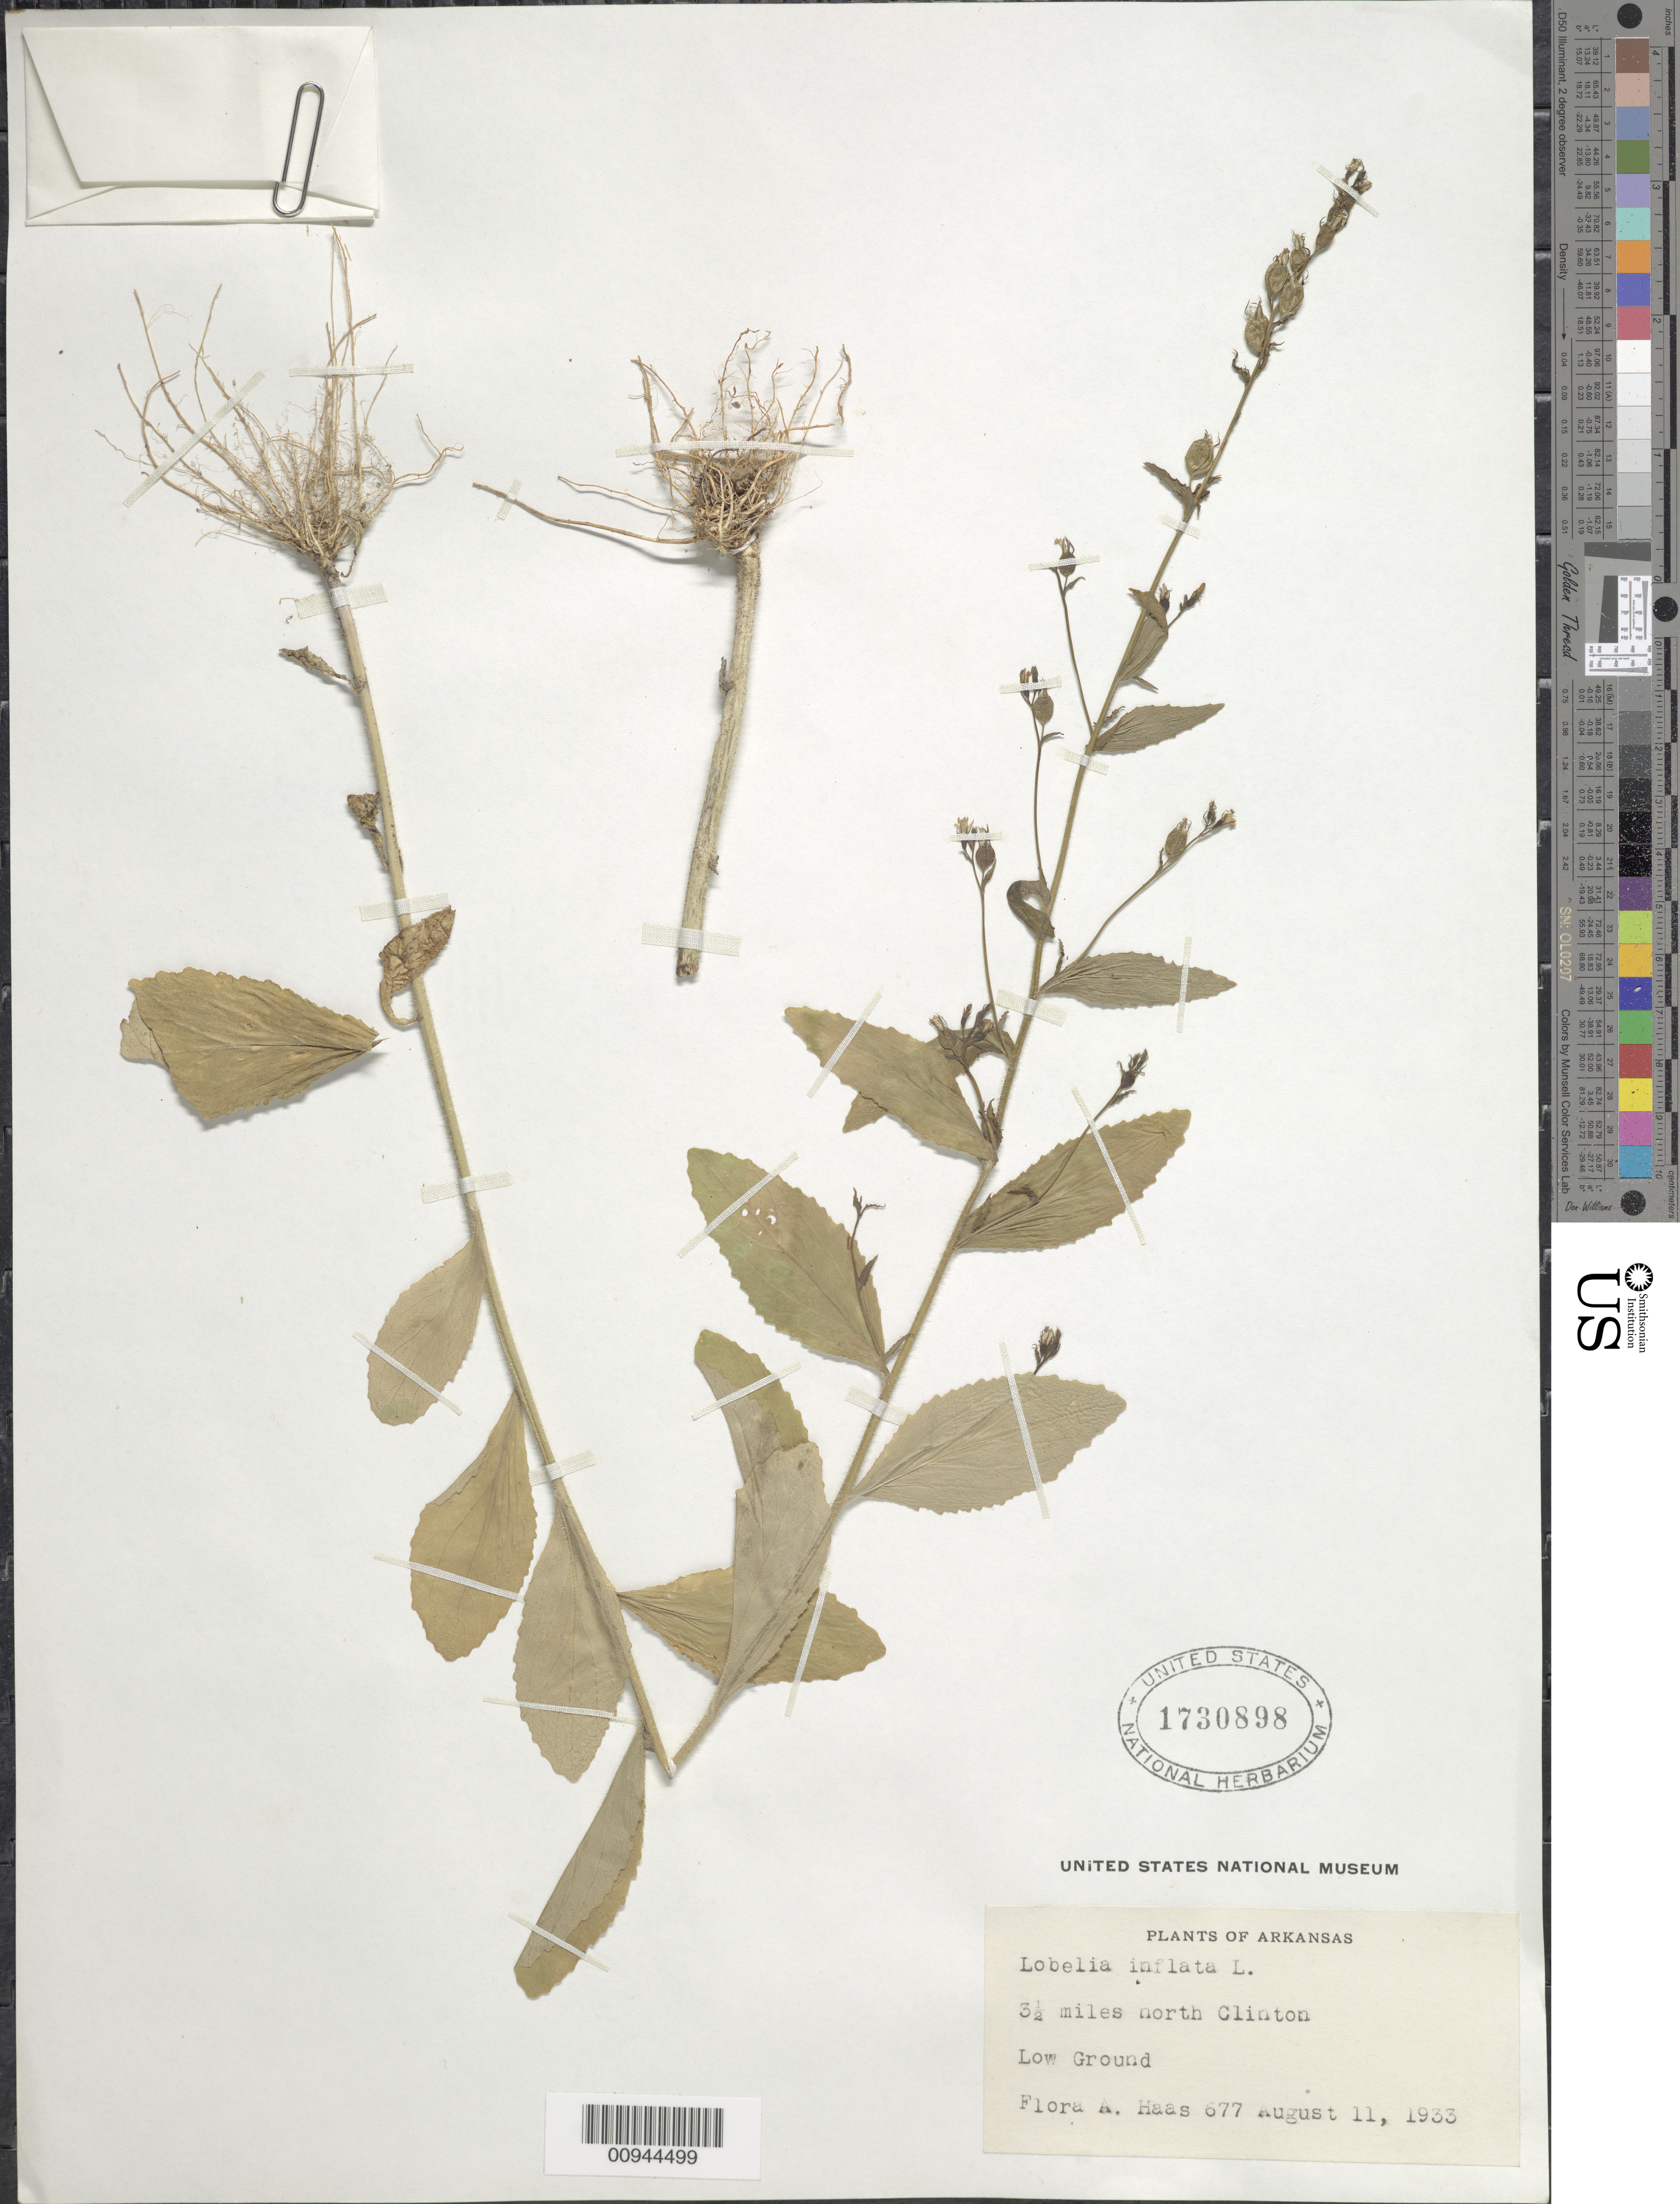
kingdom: Plantae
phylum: Tracheophyta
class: Magnoliopsida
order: Asterales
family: Campanulaceae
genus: Lobelia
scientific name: Lobelia inflata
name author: L.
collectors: F. A. Haas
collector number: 677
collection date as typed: August 11, 1933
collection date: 1933-08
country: United States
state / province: Arkansas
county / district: Van Buren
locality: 3.5 miles north Clinton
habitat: low ground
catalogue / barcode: US 1730898